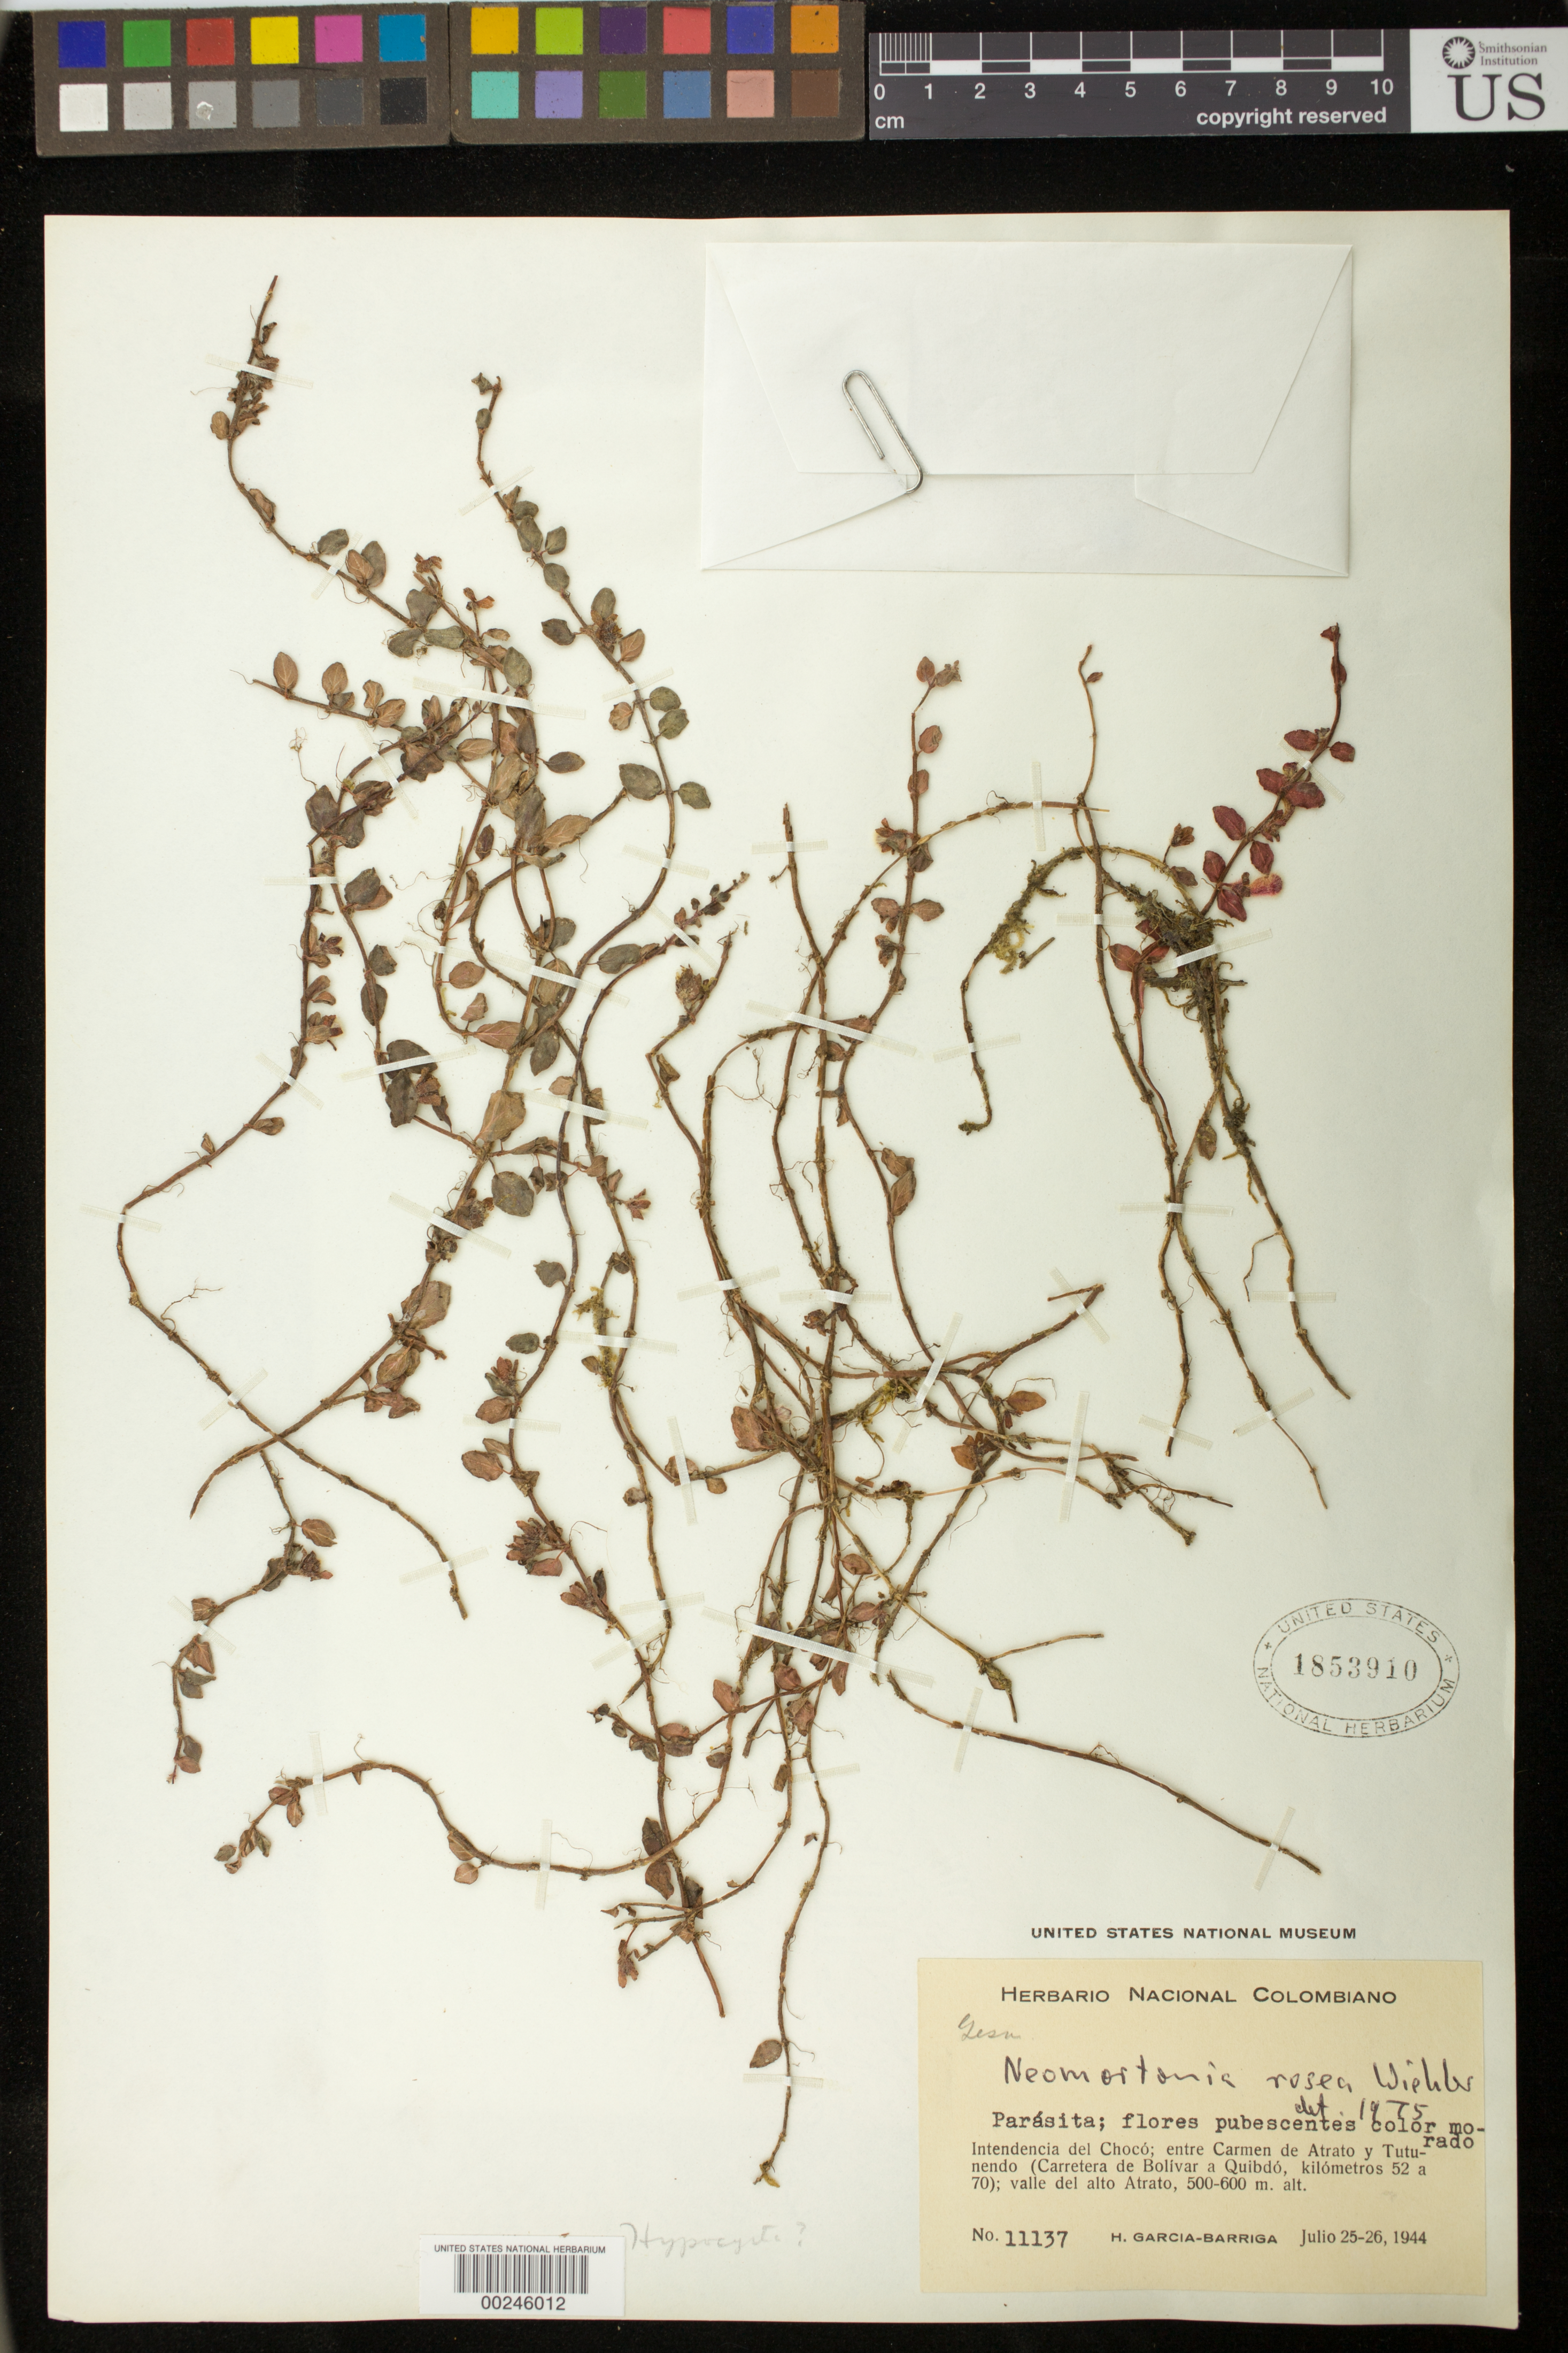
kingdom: Plantae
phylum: Tracheophyta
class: Magnoliopsida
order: Lamiales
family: Gesneriaceae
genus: Neomortonia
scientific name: Neomortonia rosea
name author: Wiehler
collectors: H. García Barriga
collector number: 11137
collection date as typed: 25-26 Jul 1944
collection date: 1944-07-25/1944-07-26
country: Colombia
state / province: Chocó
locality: Between Carmen de Atrato and Tutunendo (highway from Bolivar to Quibdo, km 52 to 70), Valle del Alto Atrato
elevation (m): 500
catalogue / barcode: US 1853910